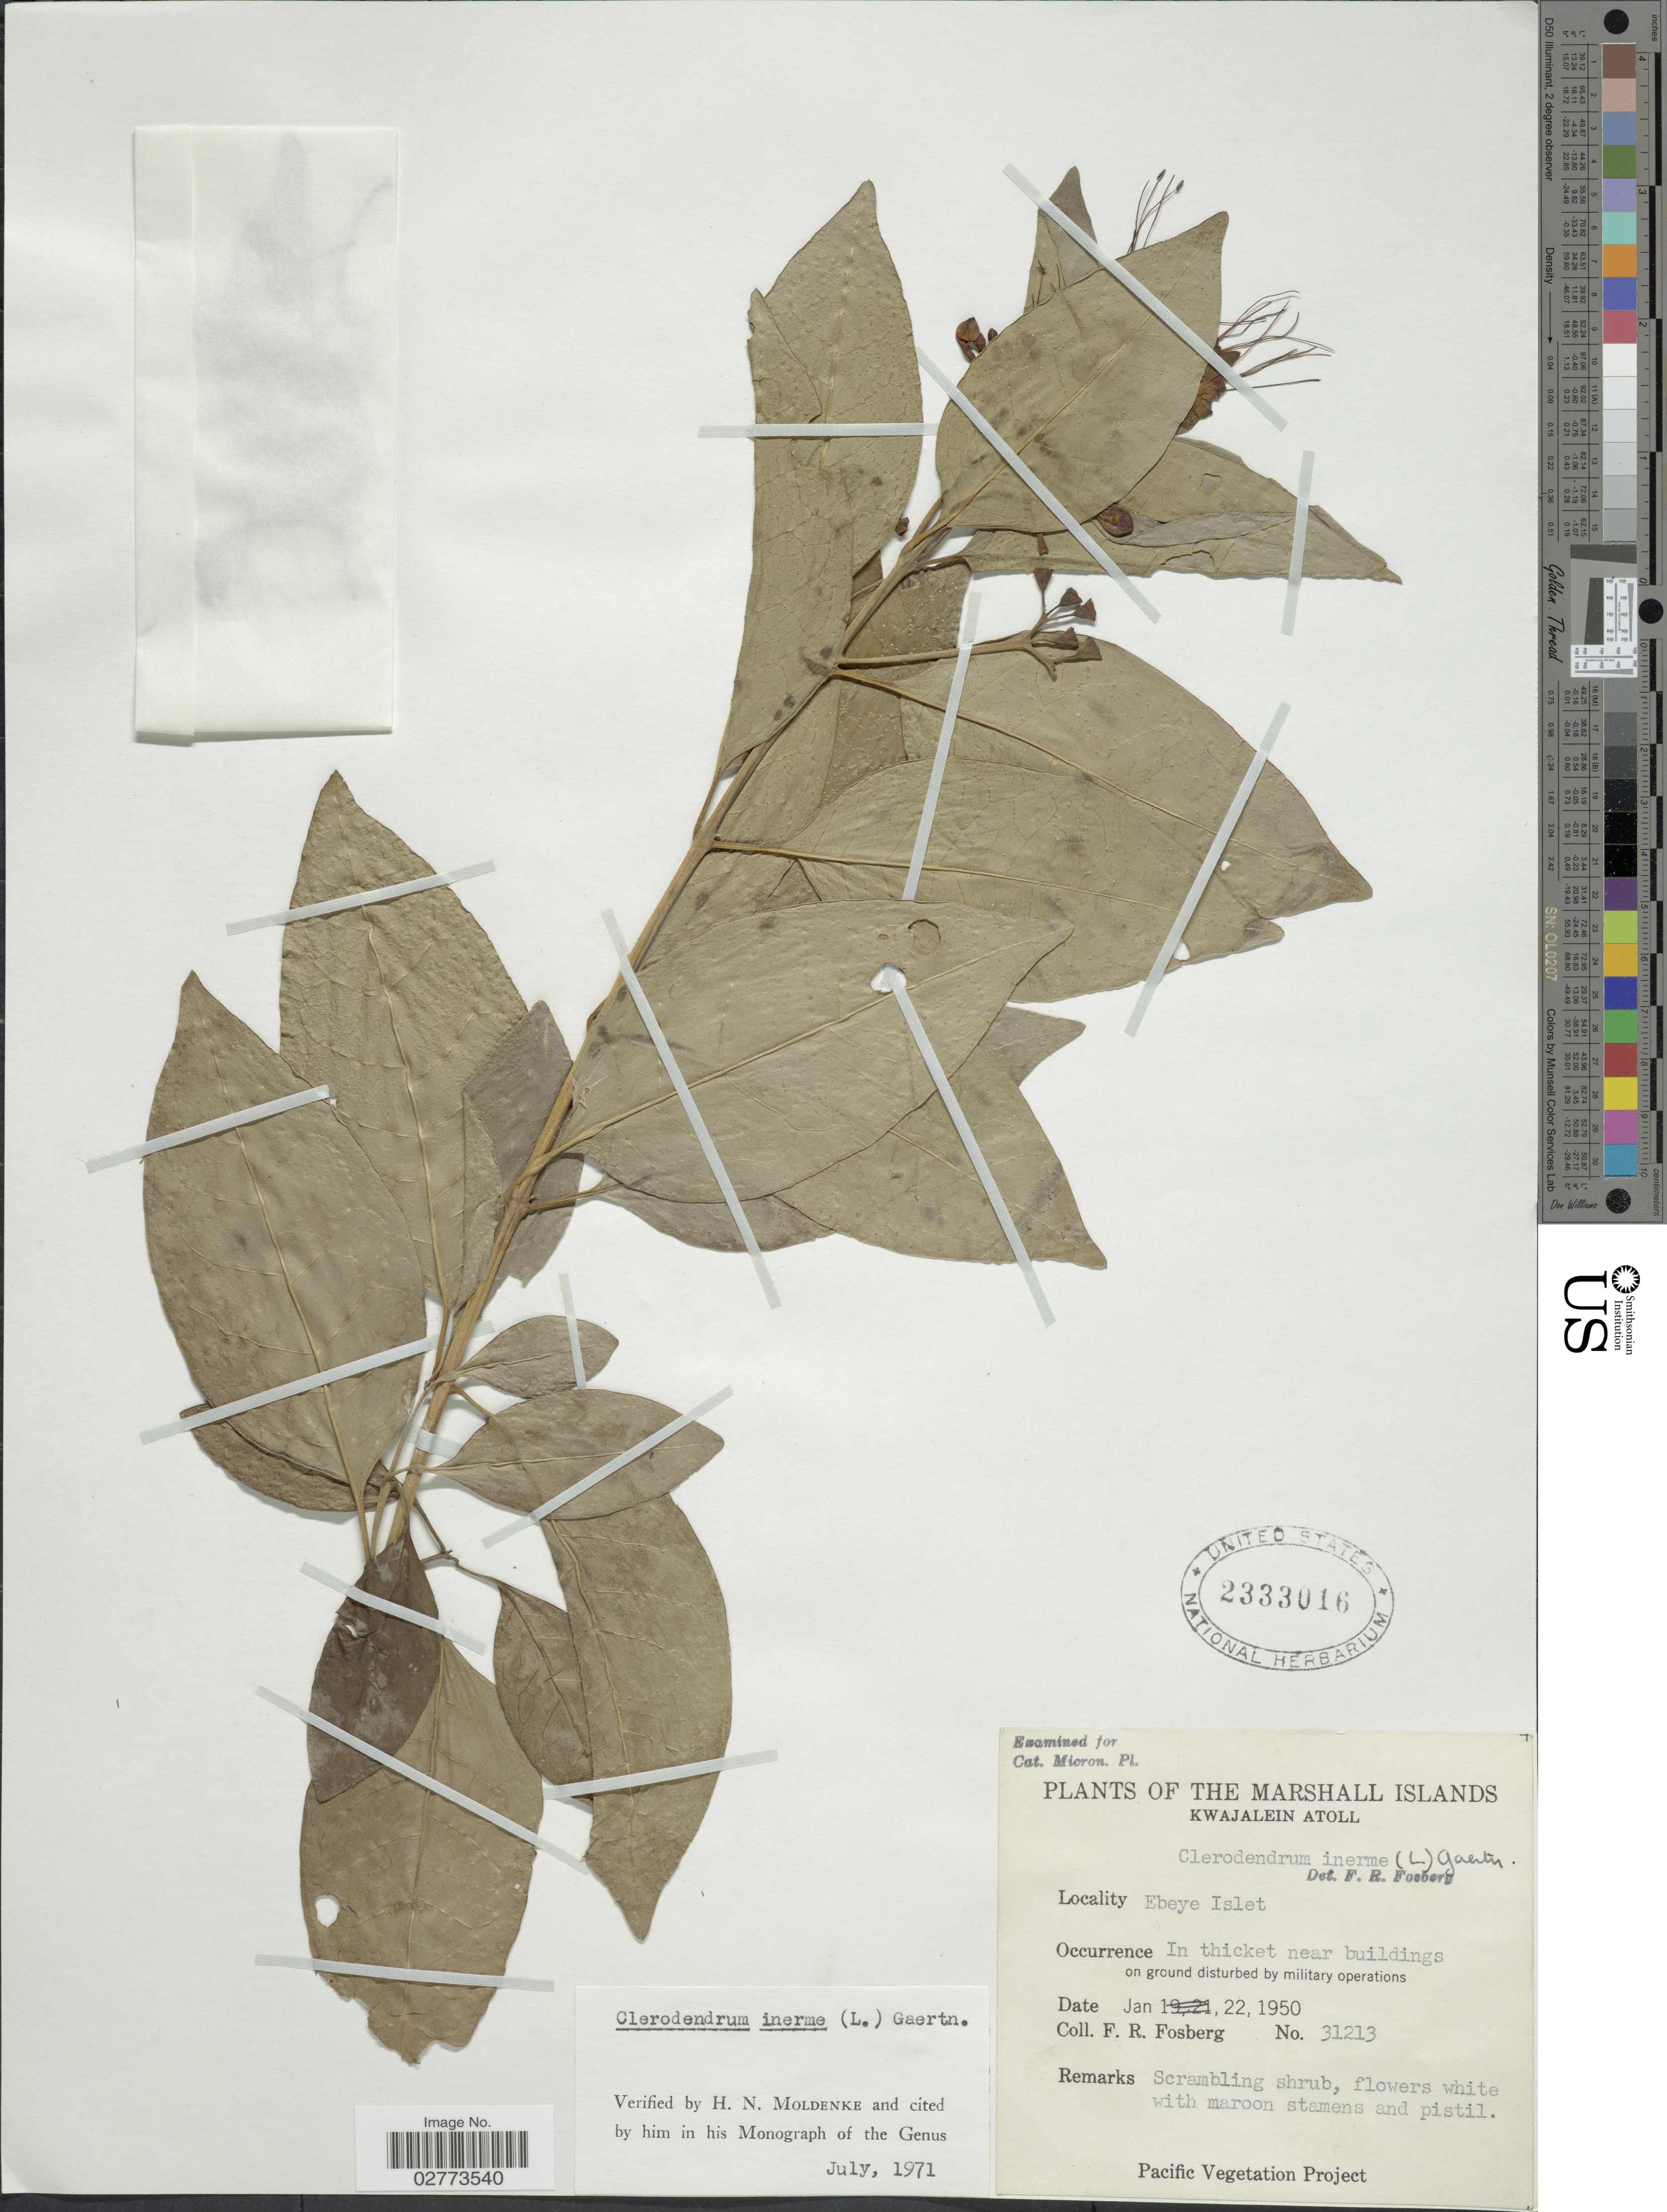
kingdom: Plantae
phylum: Tracheophyta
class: Magnoliopsida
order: Lamiales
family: Lamiaceae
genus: Clerodendrum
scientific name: Clerodendrum inerme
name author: (L.) Gaertn.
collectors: F. R. Fosberg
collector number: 31213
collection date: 1950-01-22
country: Marshall Islands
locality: Kwajalein Atoll, Ebeye Islet.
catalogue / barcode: US 2333016